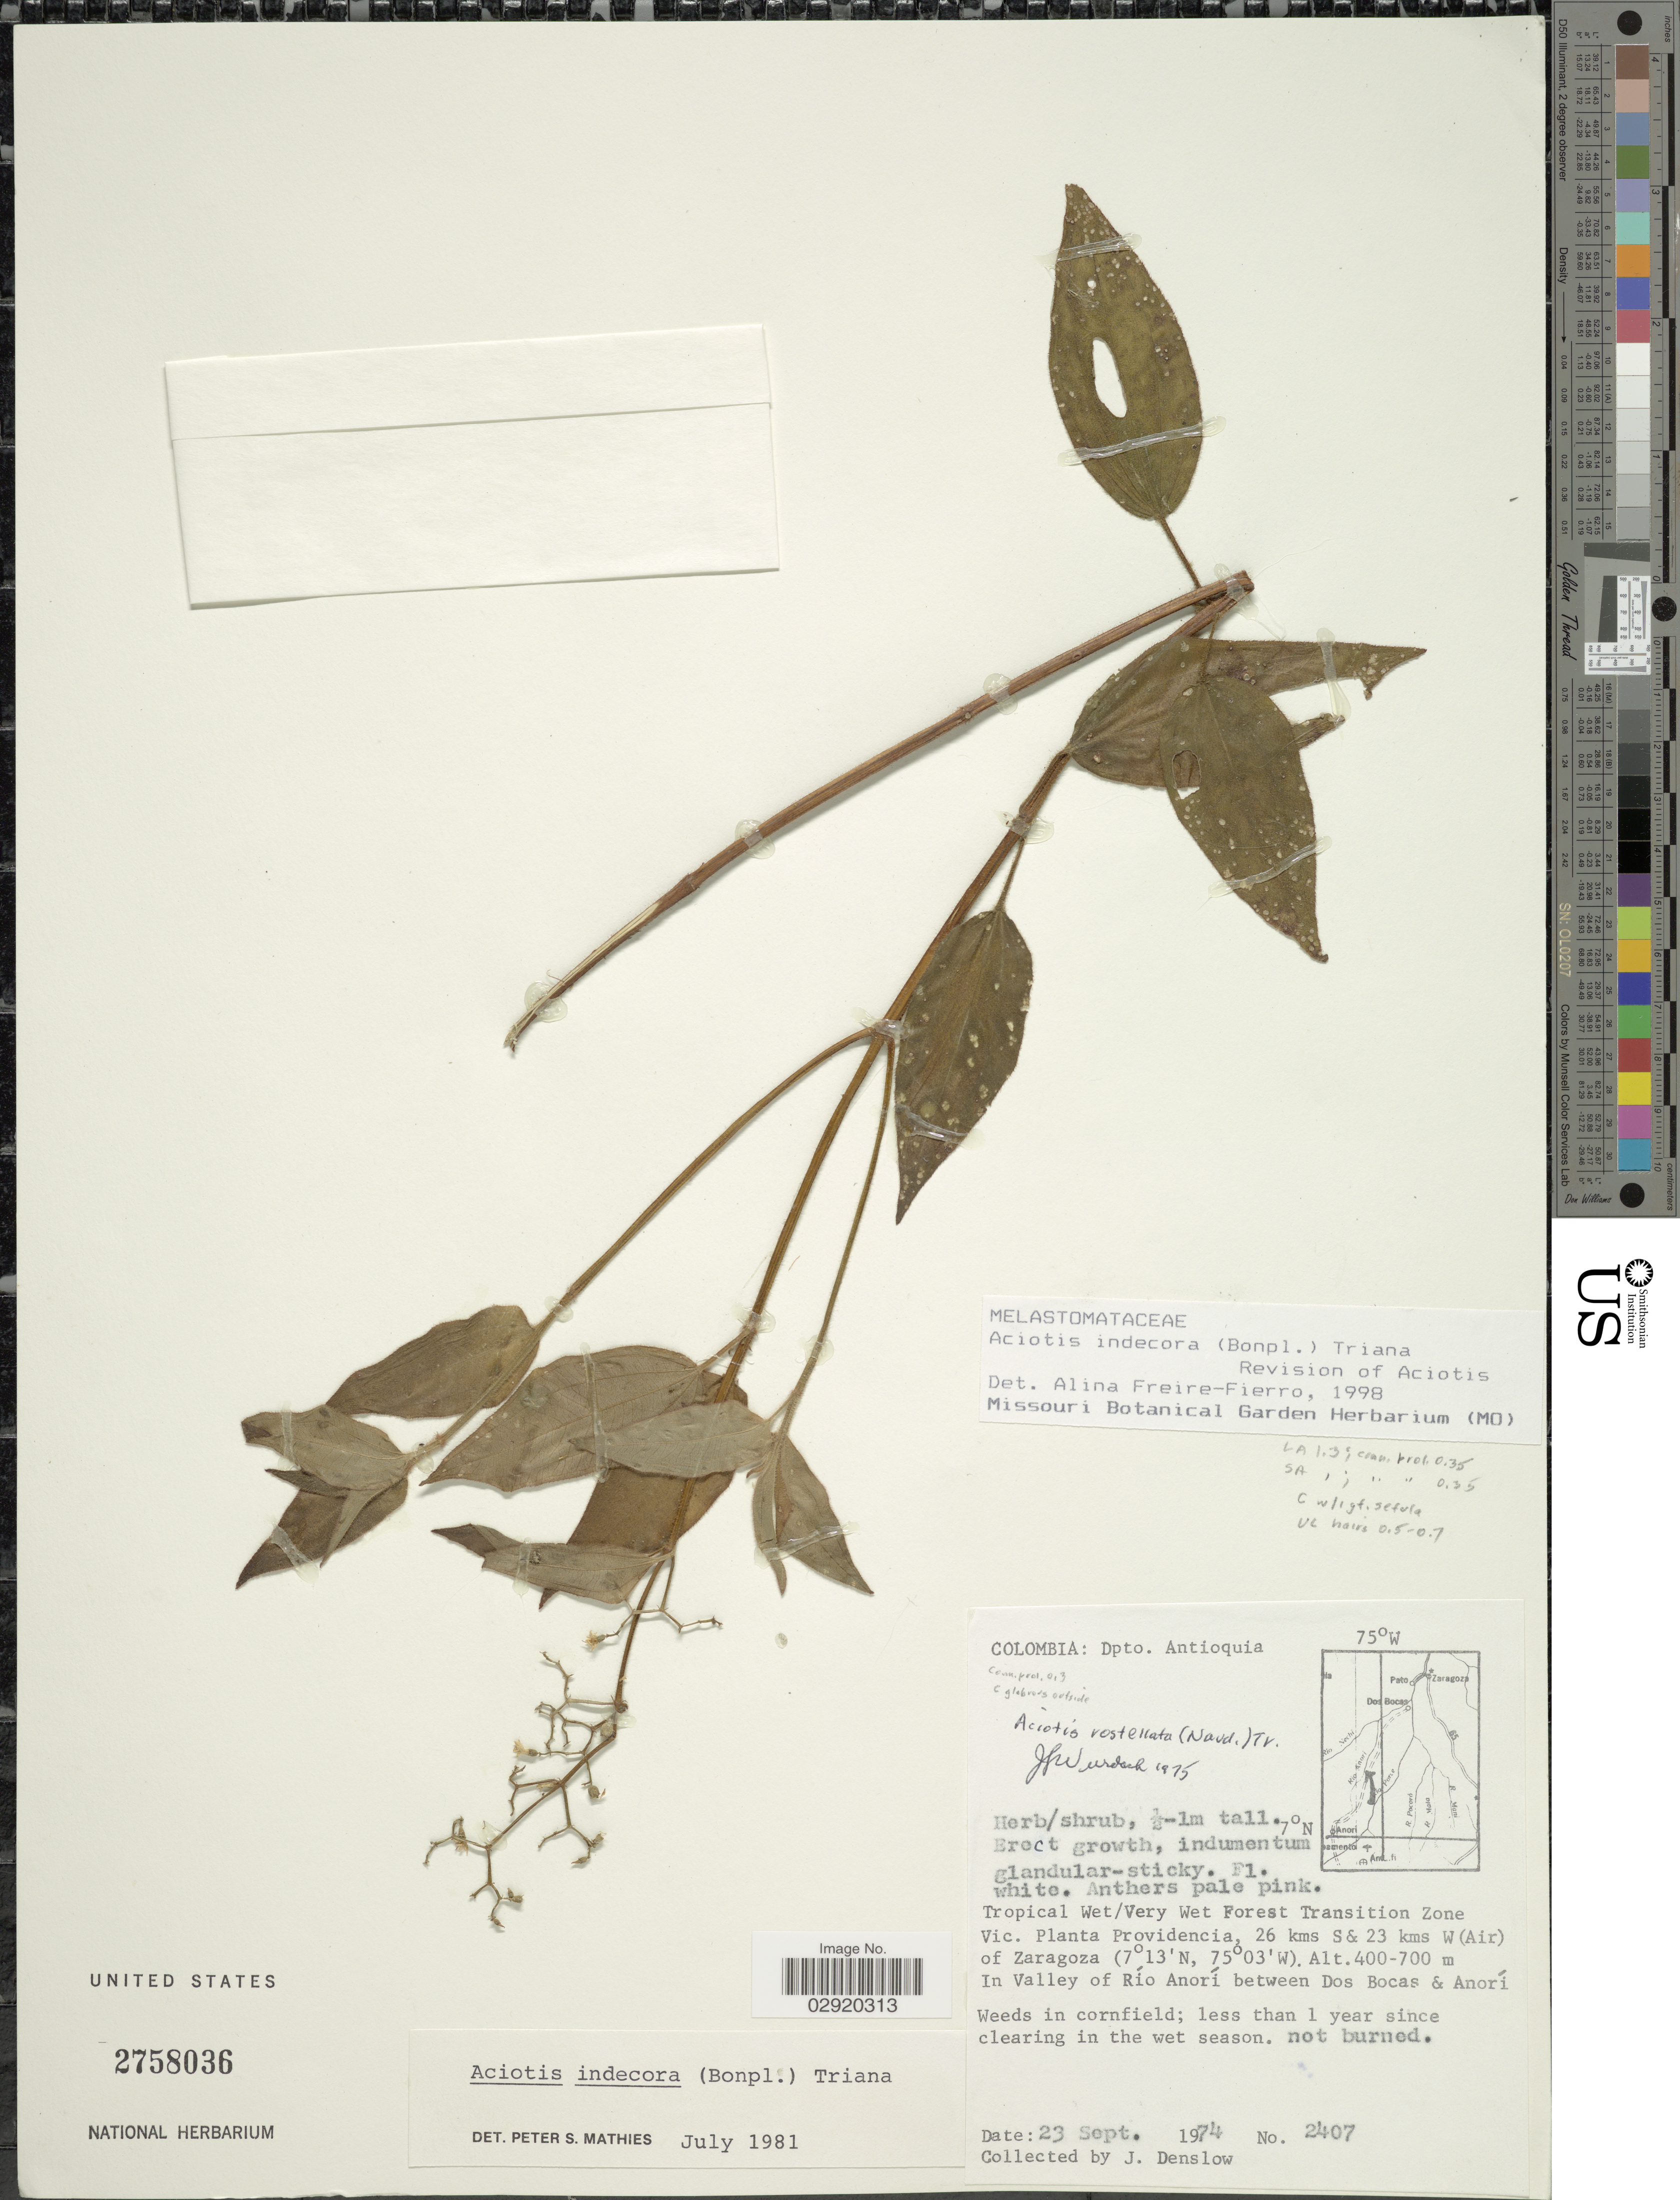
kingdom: Plantae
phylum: Tracheophyta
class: Magnoliopsida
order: Myrtales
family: Melastomataceae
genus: Aciotis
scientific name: Aciotis indecora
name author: (Bonpl.) Triana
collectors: J. Denslow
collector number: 2407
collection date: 1974-09-23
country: Colombia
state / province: Antioquia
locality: Dpto. Antioquia. Tropical Wet/Very Wet Forest Transition Zone. Vic. Planta Providencia, 26 kms S & 23 kms W (Air) of Zaragoza. In valley of Río Anorí between Dos Bocas & Anorí.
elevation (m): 400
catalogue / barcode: US 2758036